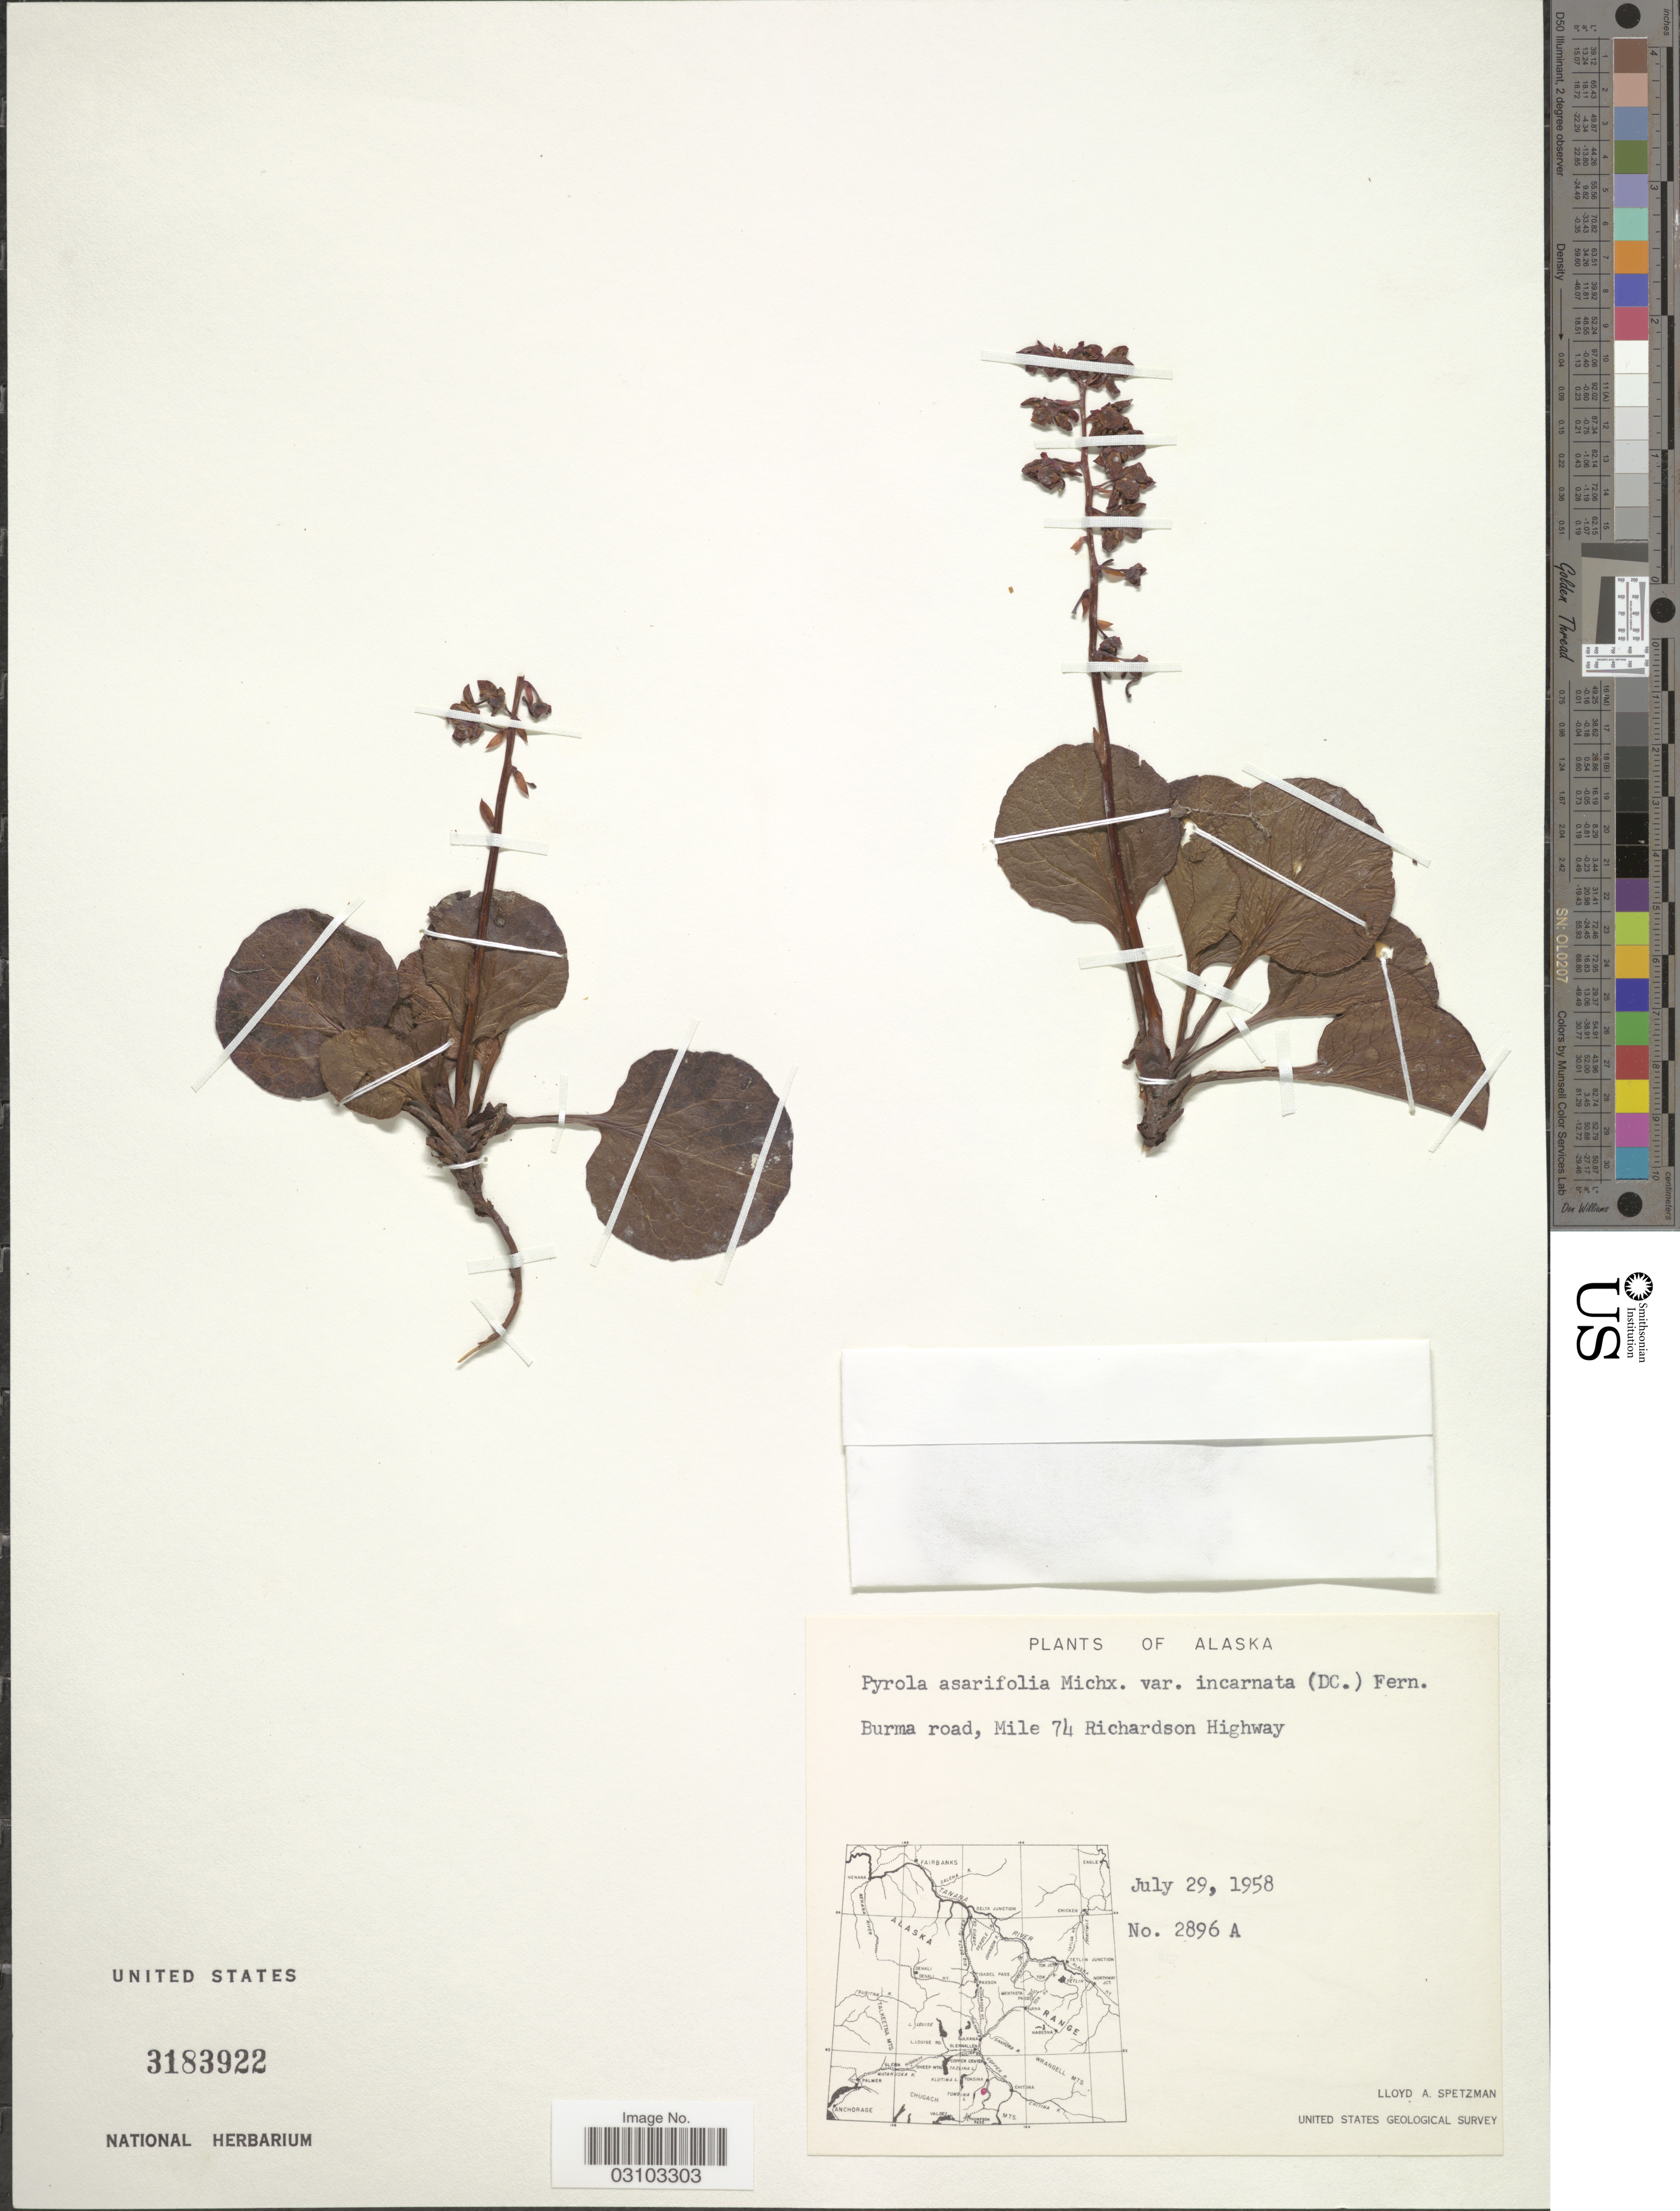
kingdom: Plantae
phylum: Tracheophyta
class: Magnoliopsida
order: Ericales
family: Ericaceae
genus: Pyrola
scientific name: Pyrola asarifolia subsp. incarnata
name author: (DC.) Haber & Hideki Takah.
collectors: L. Spetzman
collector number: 2896A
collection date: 1958-07-29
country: United States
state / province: Alaska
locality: Burma road, Mile 74 Richardson Highway.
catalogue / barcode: US 3183922